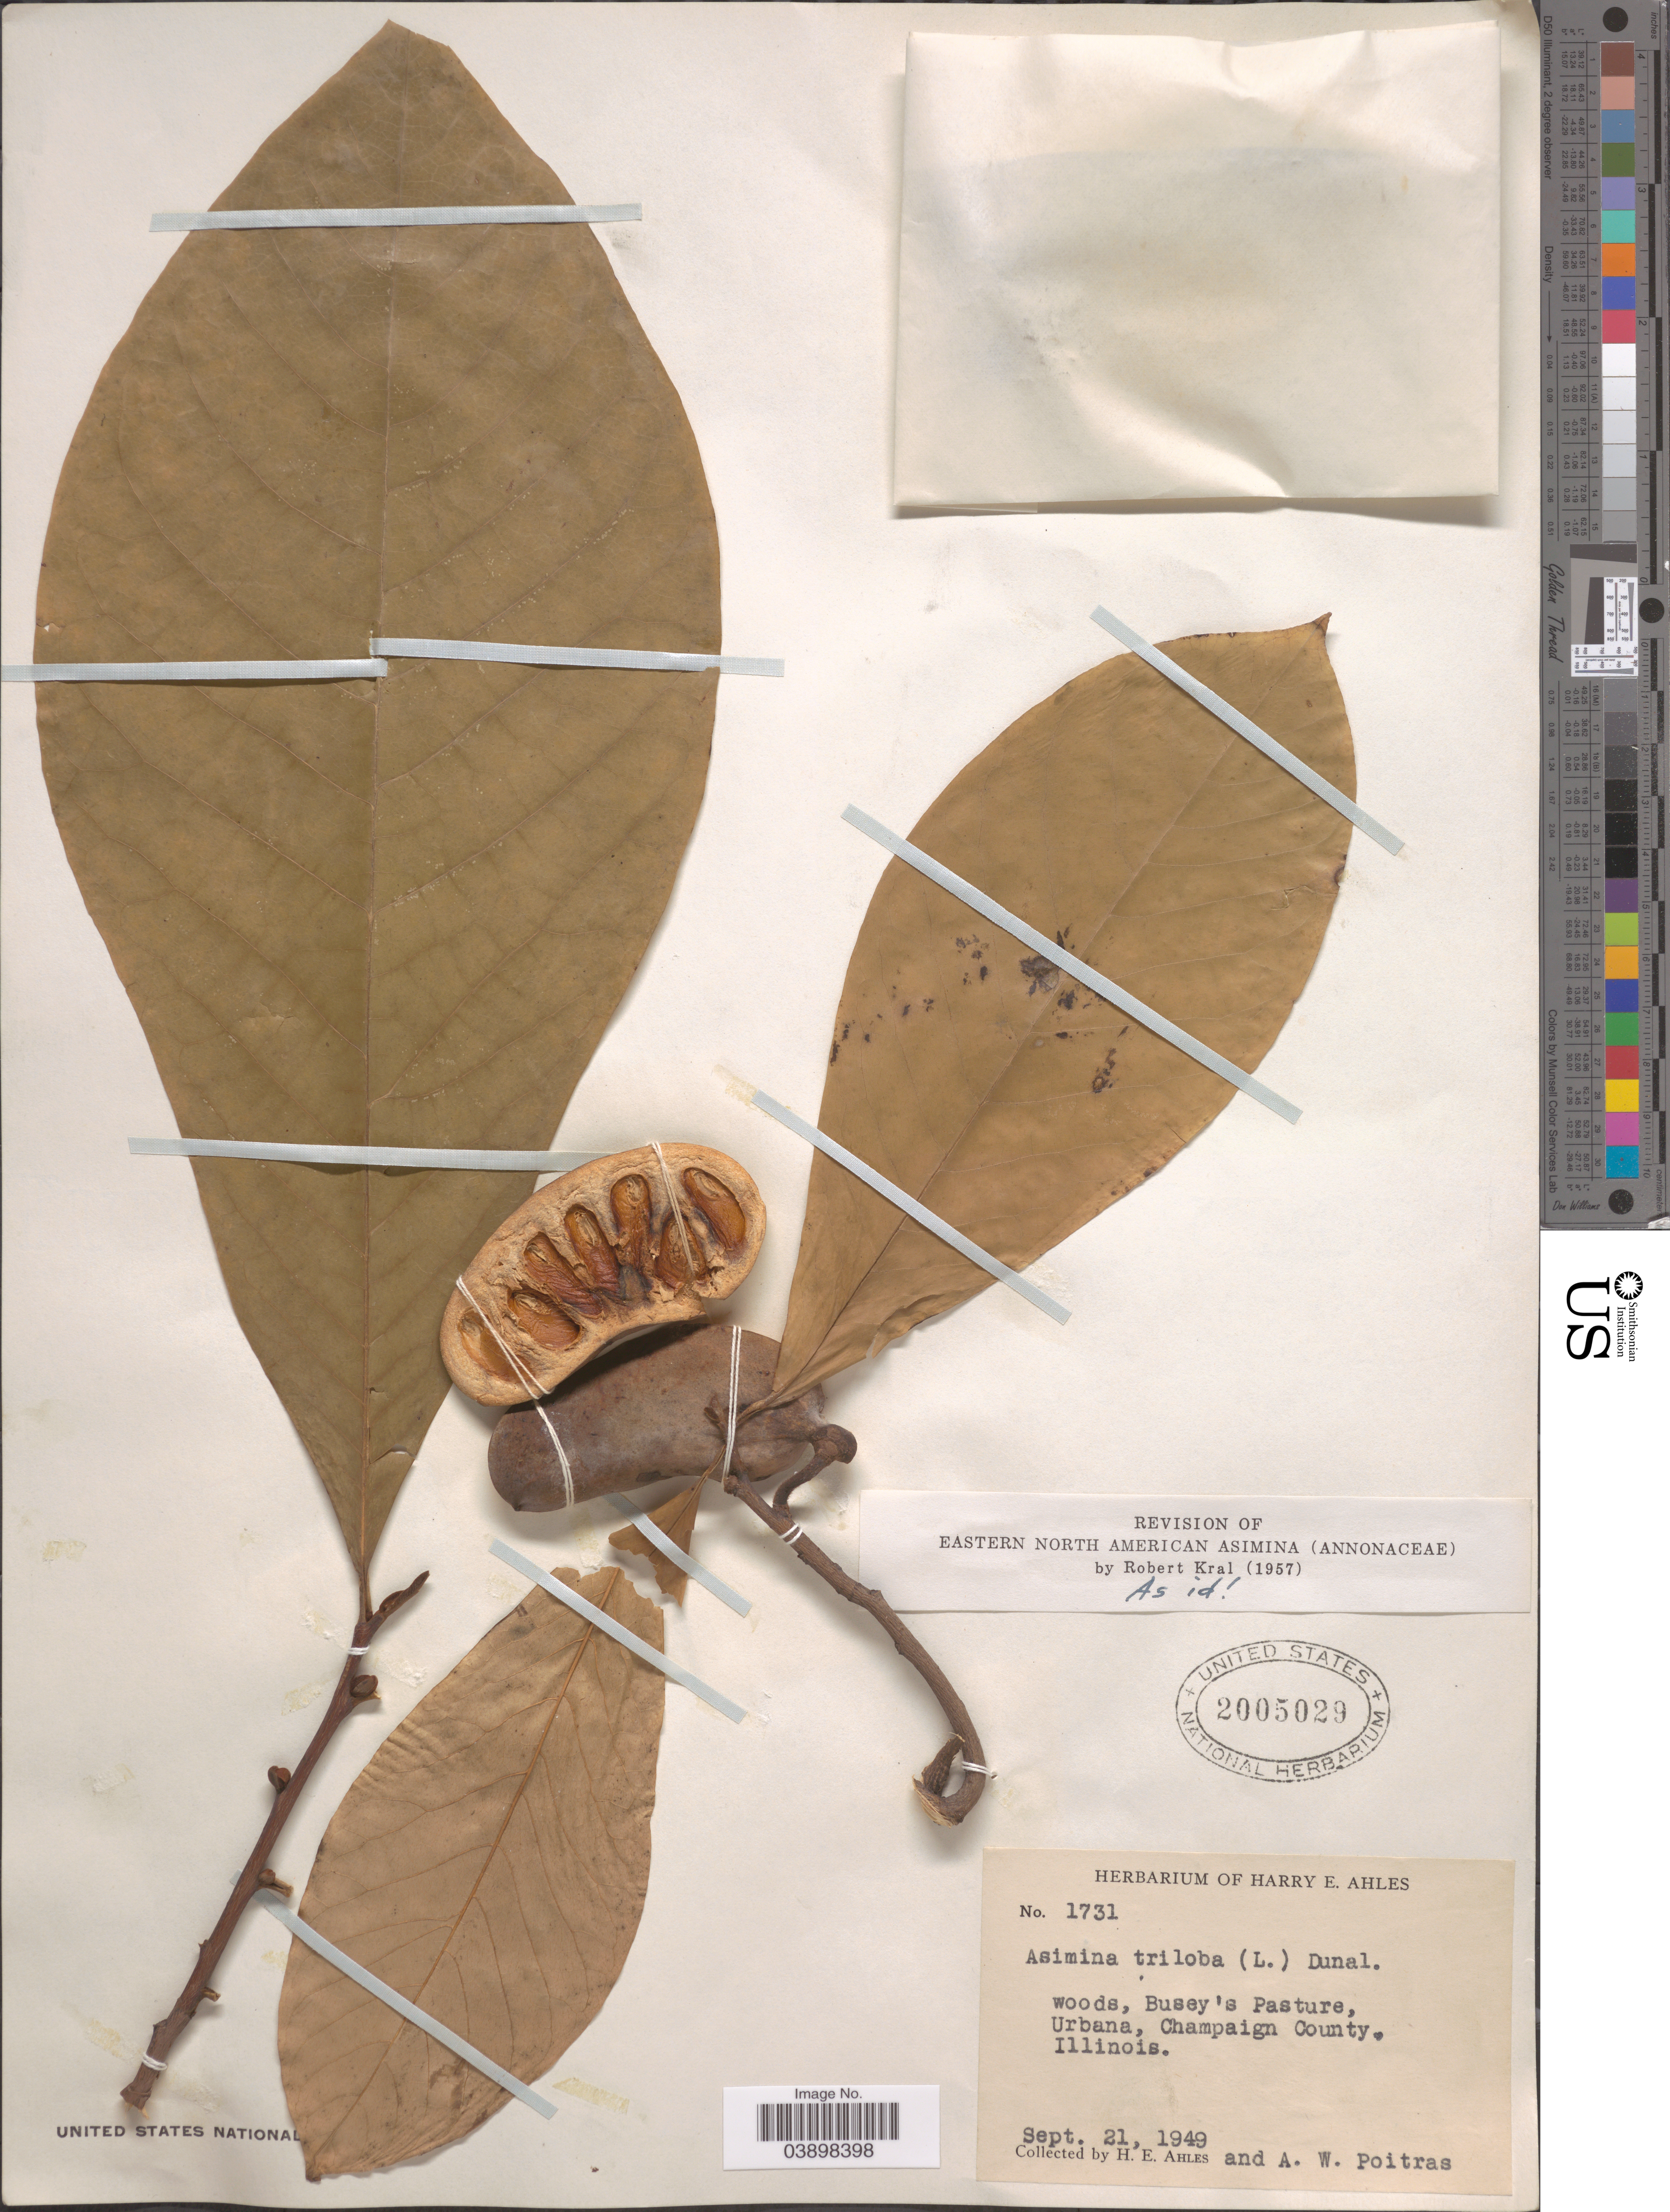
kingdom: Plantae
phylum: Tracheophyta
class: Magnoliopsida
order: Magnoliales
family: Annonaceae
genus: Asimina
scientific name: Asimina triloba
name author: (L.) Dunal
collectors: H. E. Ahles & A. Poitras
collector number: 1731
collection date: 1949-09-21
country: United States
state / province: Illinois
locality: Woods, Busey's Pasture, Urbana, Champaign County.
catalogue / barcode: US 2005029